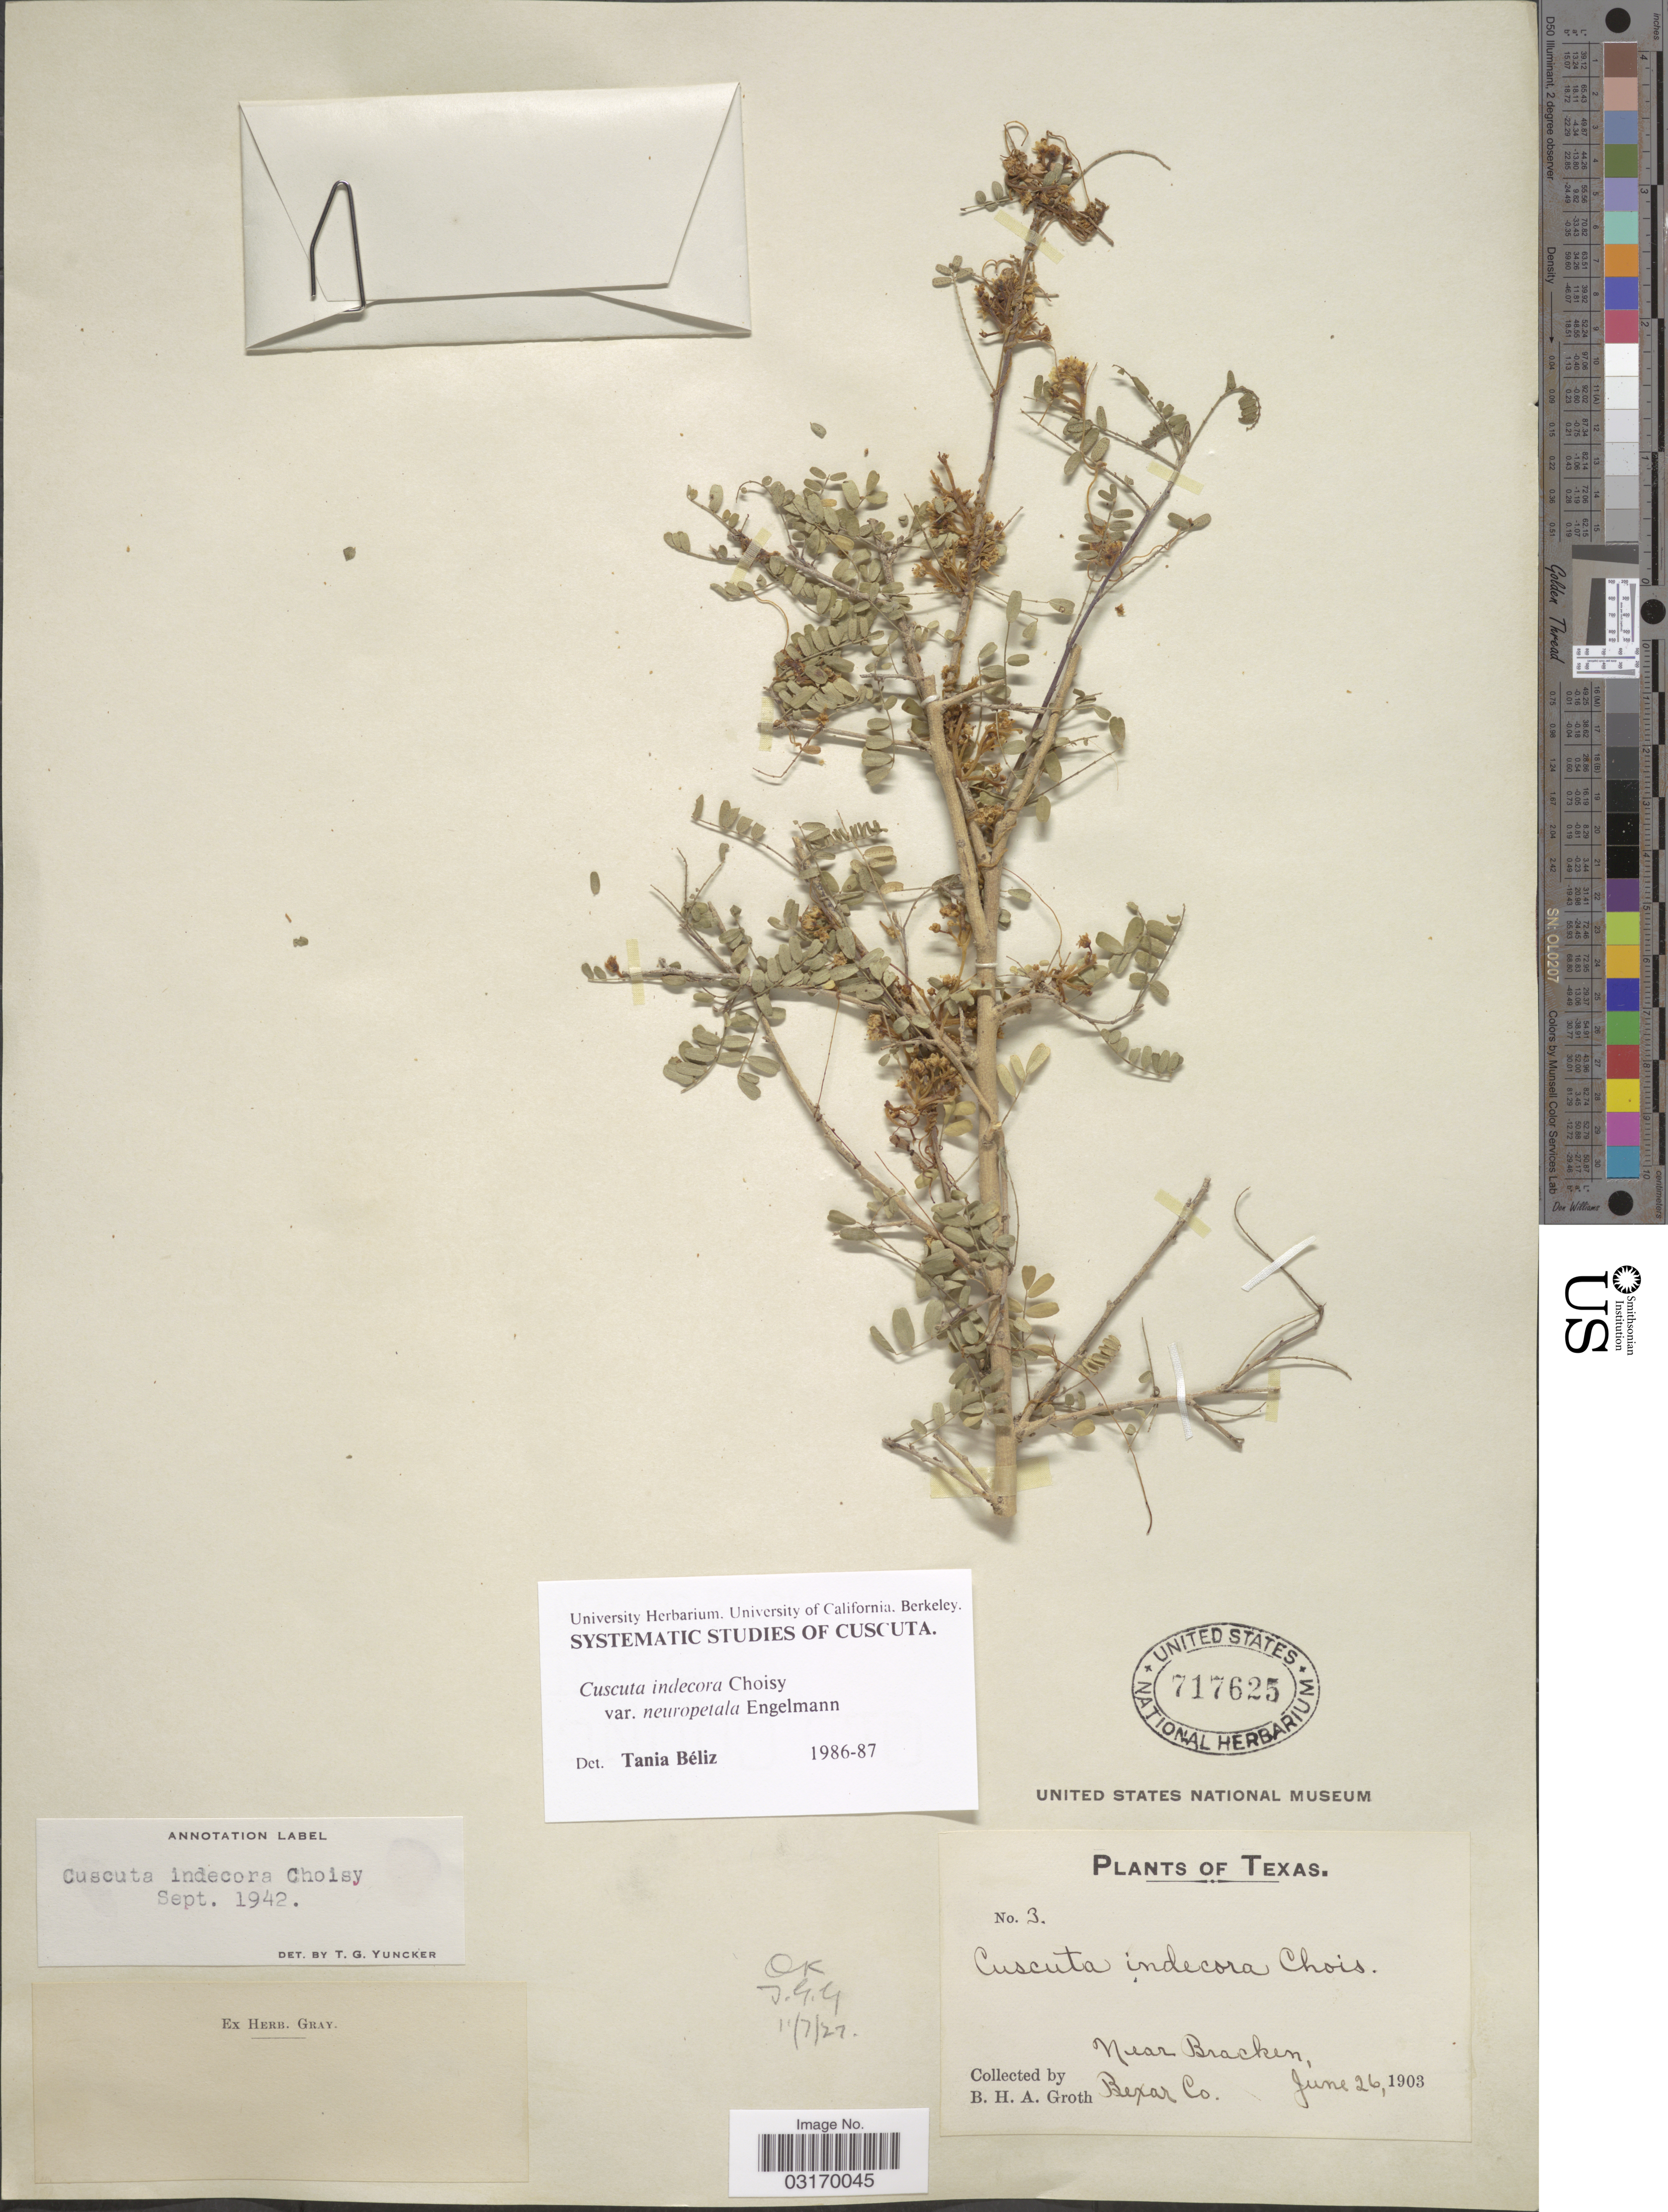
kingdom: Plantae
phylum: Tracheophyta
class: Magnoliopsida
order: Solanales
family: Convolvulaceae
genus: Cuscuta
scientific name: Cuscuta indecora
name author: Choisy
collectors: B. Groth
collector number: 3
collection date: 1903-06-26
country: United States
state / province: Texas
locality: Near Bracken, Bexar Co.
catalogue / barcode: US 717625